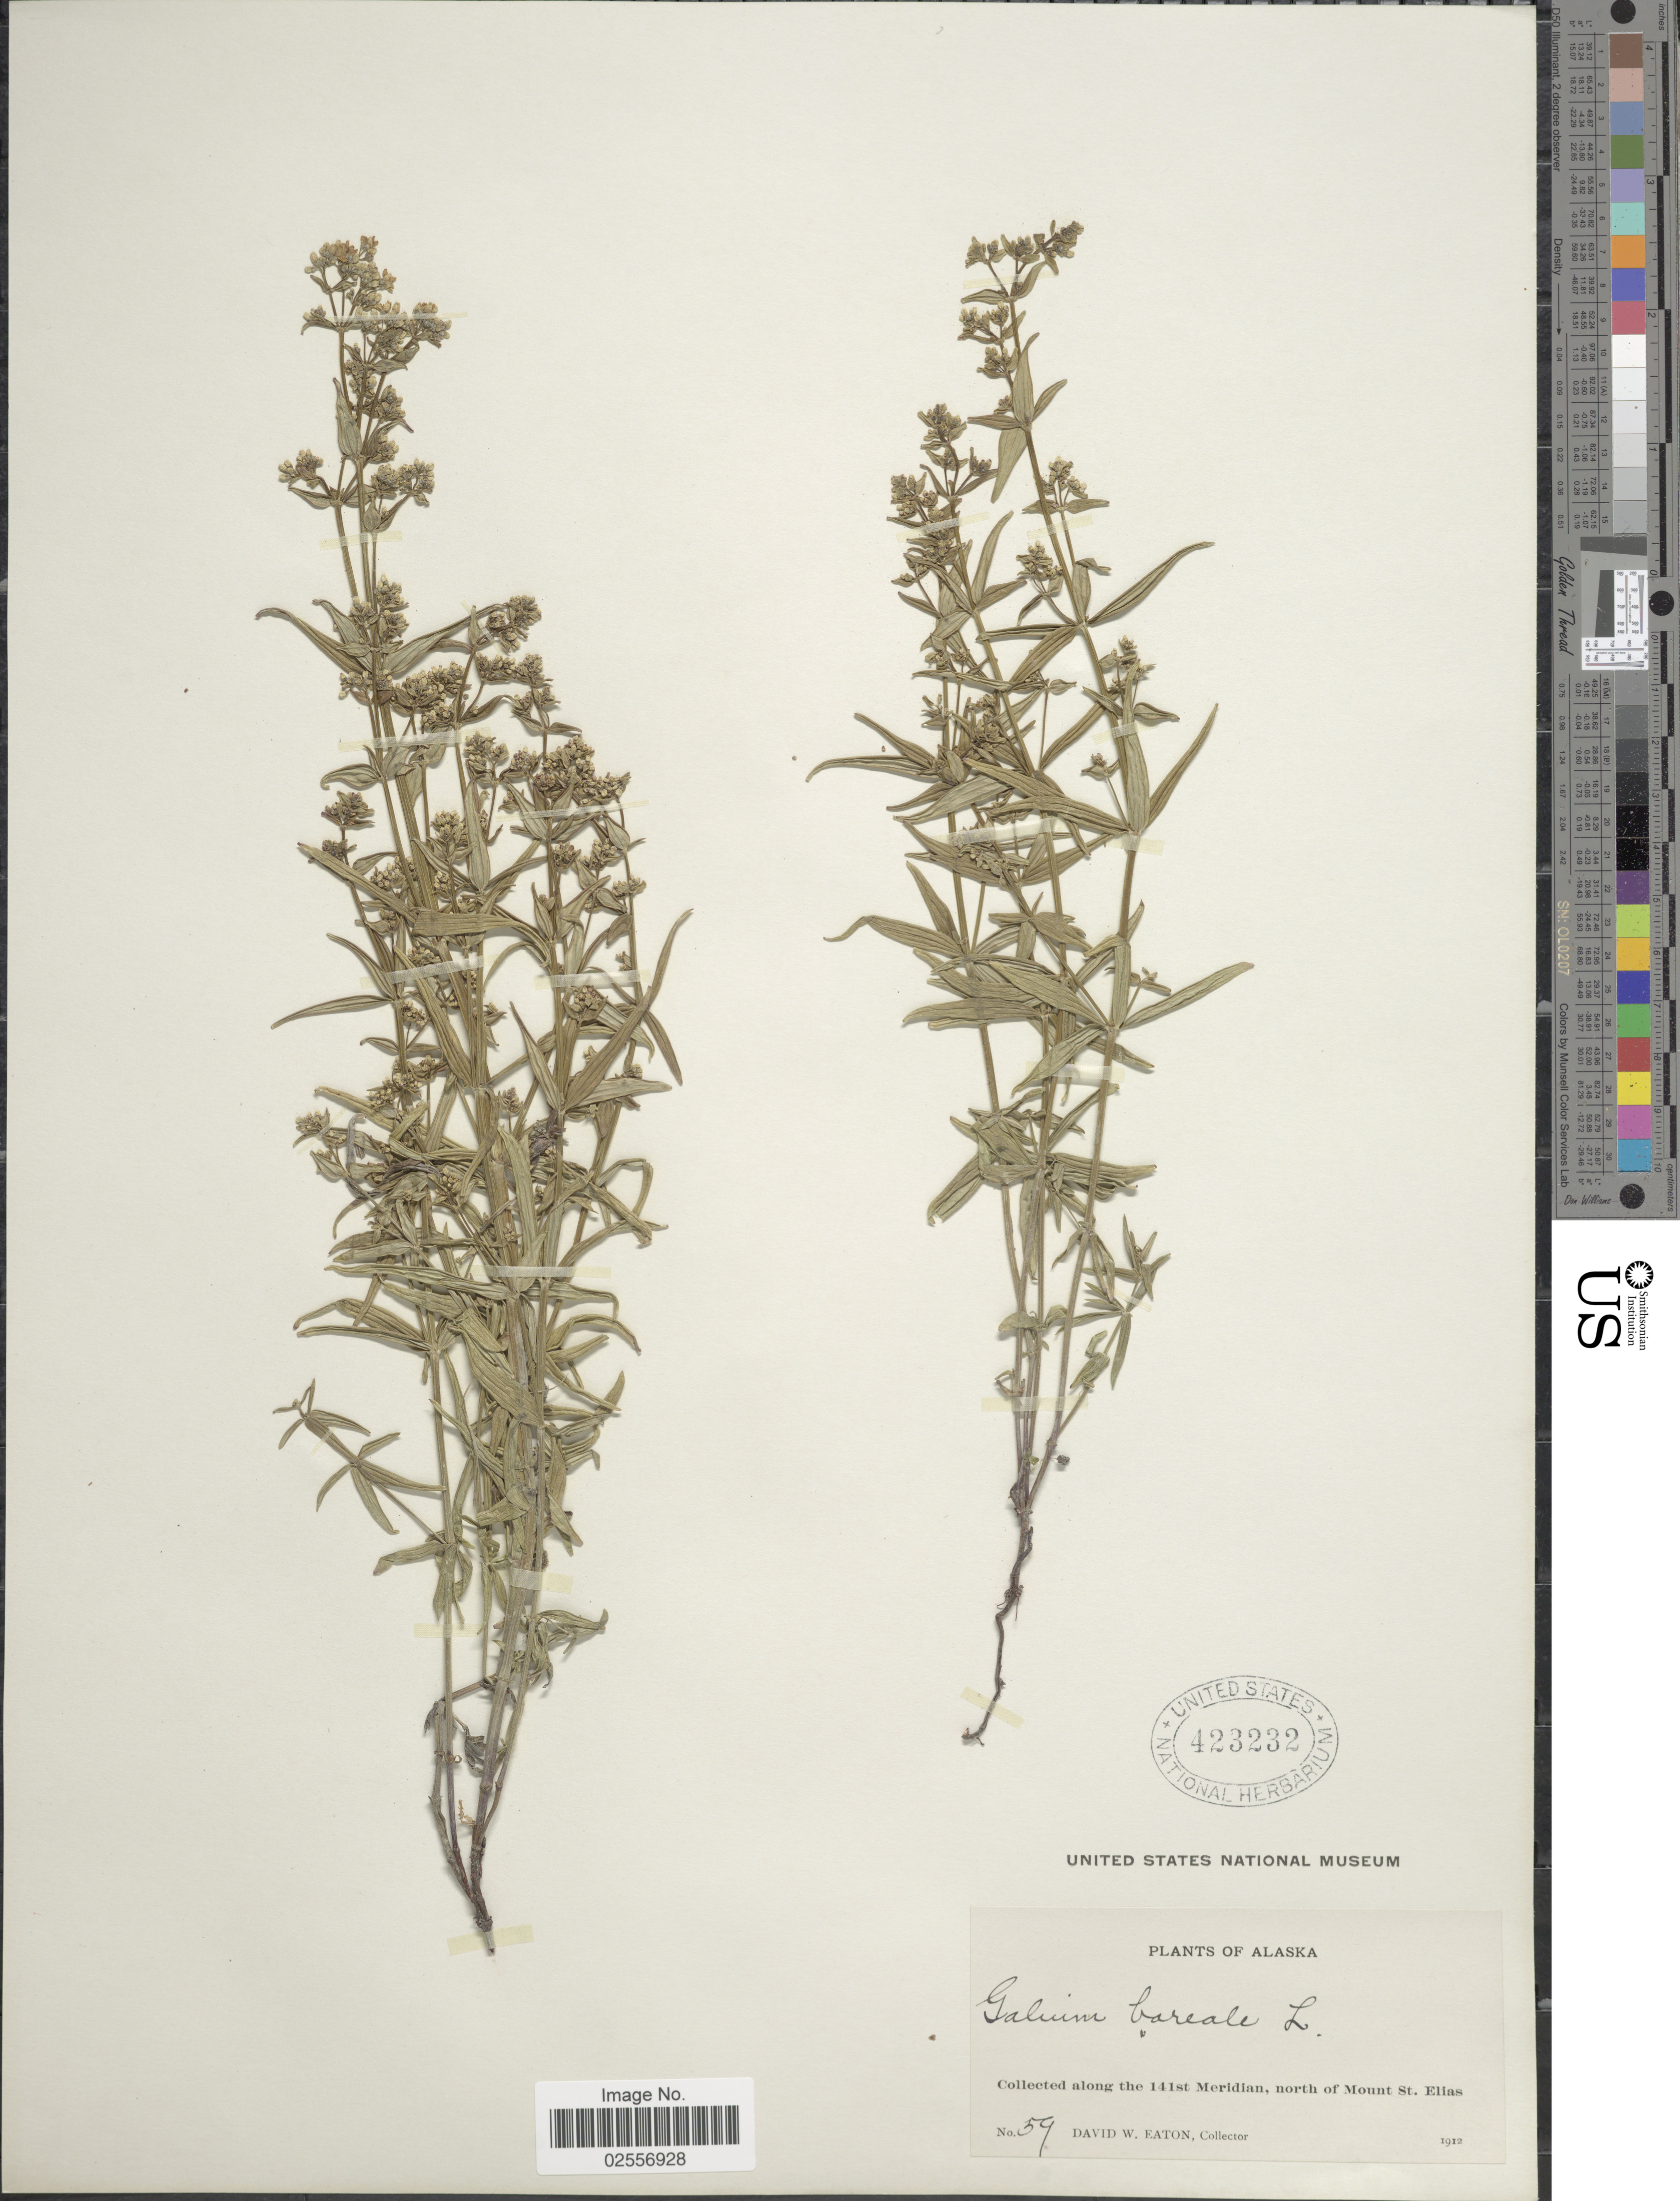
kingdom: Plantae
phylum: Tracheophyta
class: Magnoliopsida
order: Gentianales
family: Rubiaceae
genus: Galium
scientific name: Galium boreale L.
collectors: D. Eaton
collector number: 59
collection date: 1912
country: United States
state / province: Alaska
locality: Along the 141st Meridian, north of Mount St. Elias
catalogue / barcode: US 423232